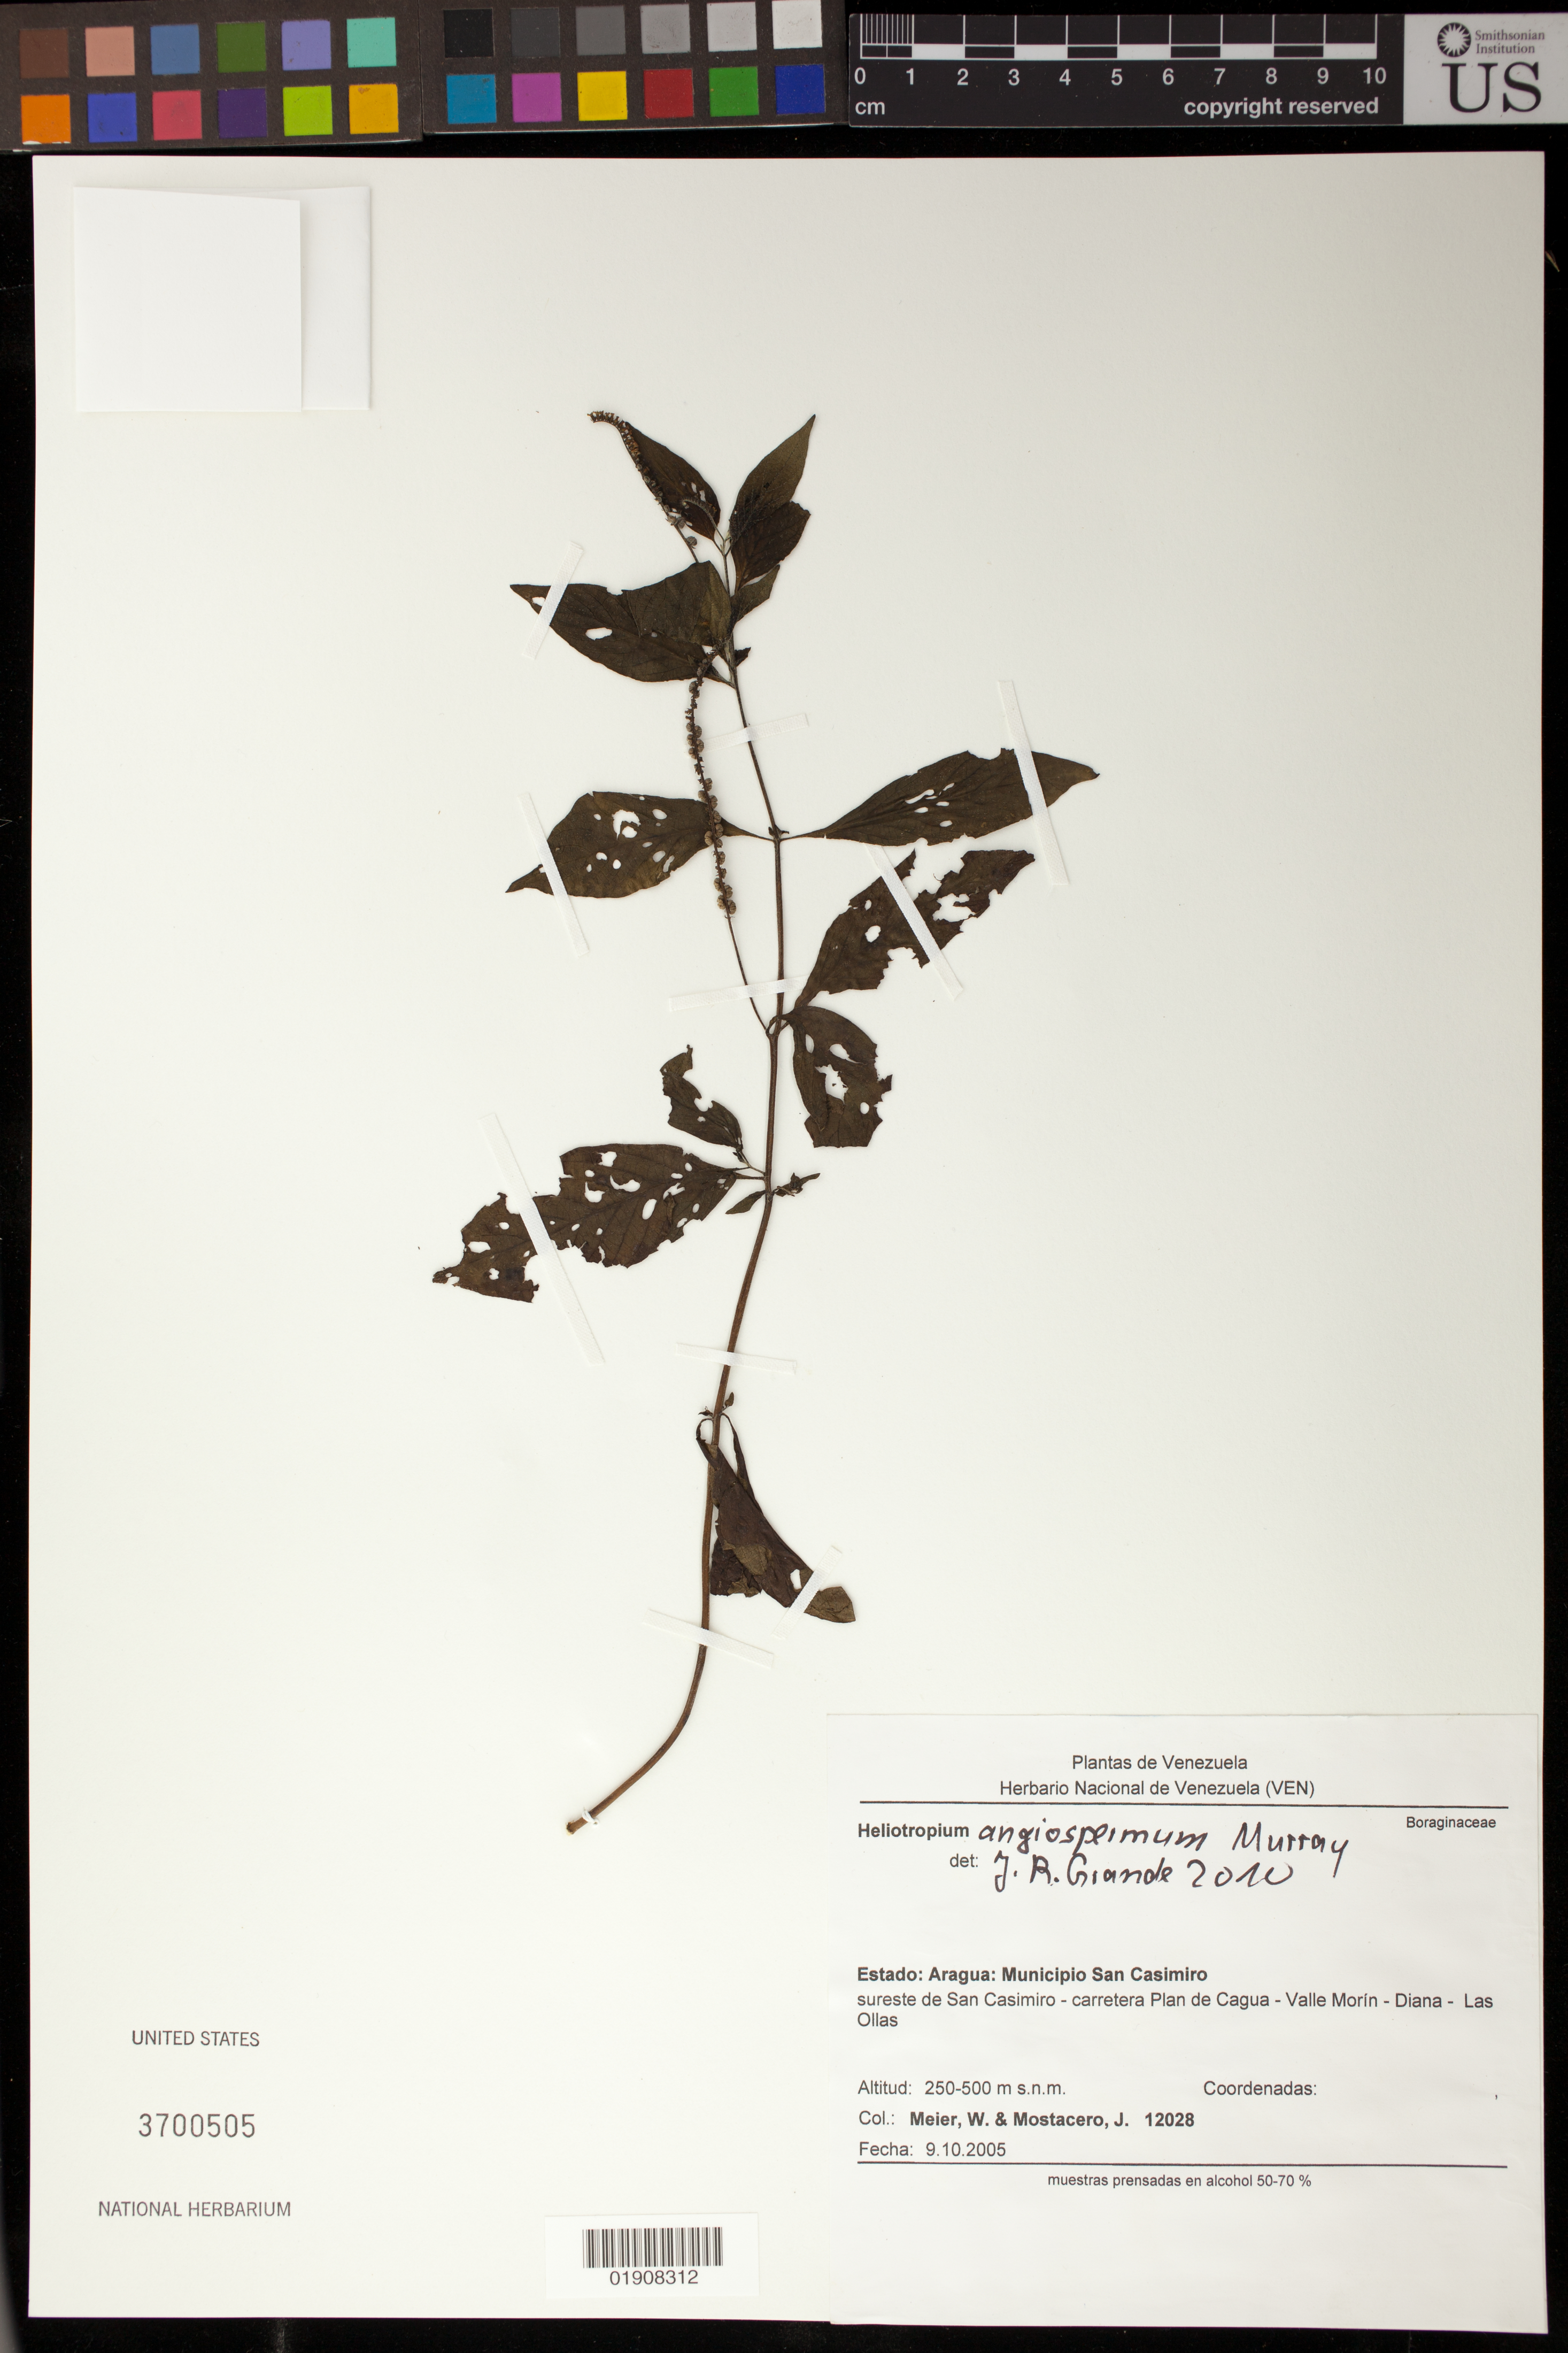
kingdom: Plantae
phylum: Tracheophyta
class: Magnoliopsida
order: Boraginales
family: Heliotropiaceae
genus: Heliotropium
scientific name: Heliotropium angiospermum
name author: Murray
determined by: Grande, J. R.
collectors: W. Meier & J. Mostacero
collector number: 12028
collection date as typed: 09 Oct 2005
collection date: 2005-10-09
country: Venezuela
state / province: Aragua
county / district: San Casimiro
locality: Sureste de San Casimiro - carretera Plan de Cagua-Valle Morín-Diana-Las Ollas.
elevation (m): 250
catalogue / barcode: US 3700505